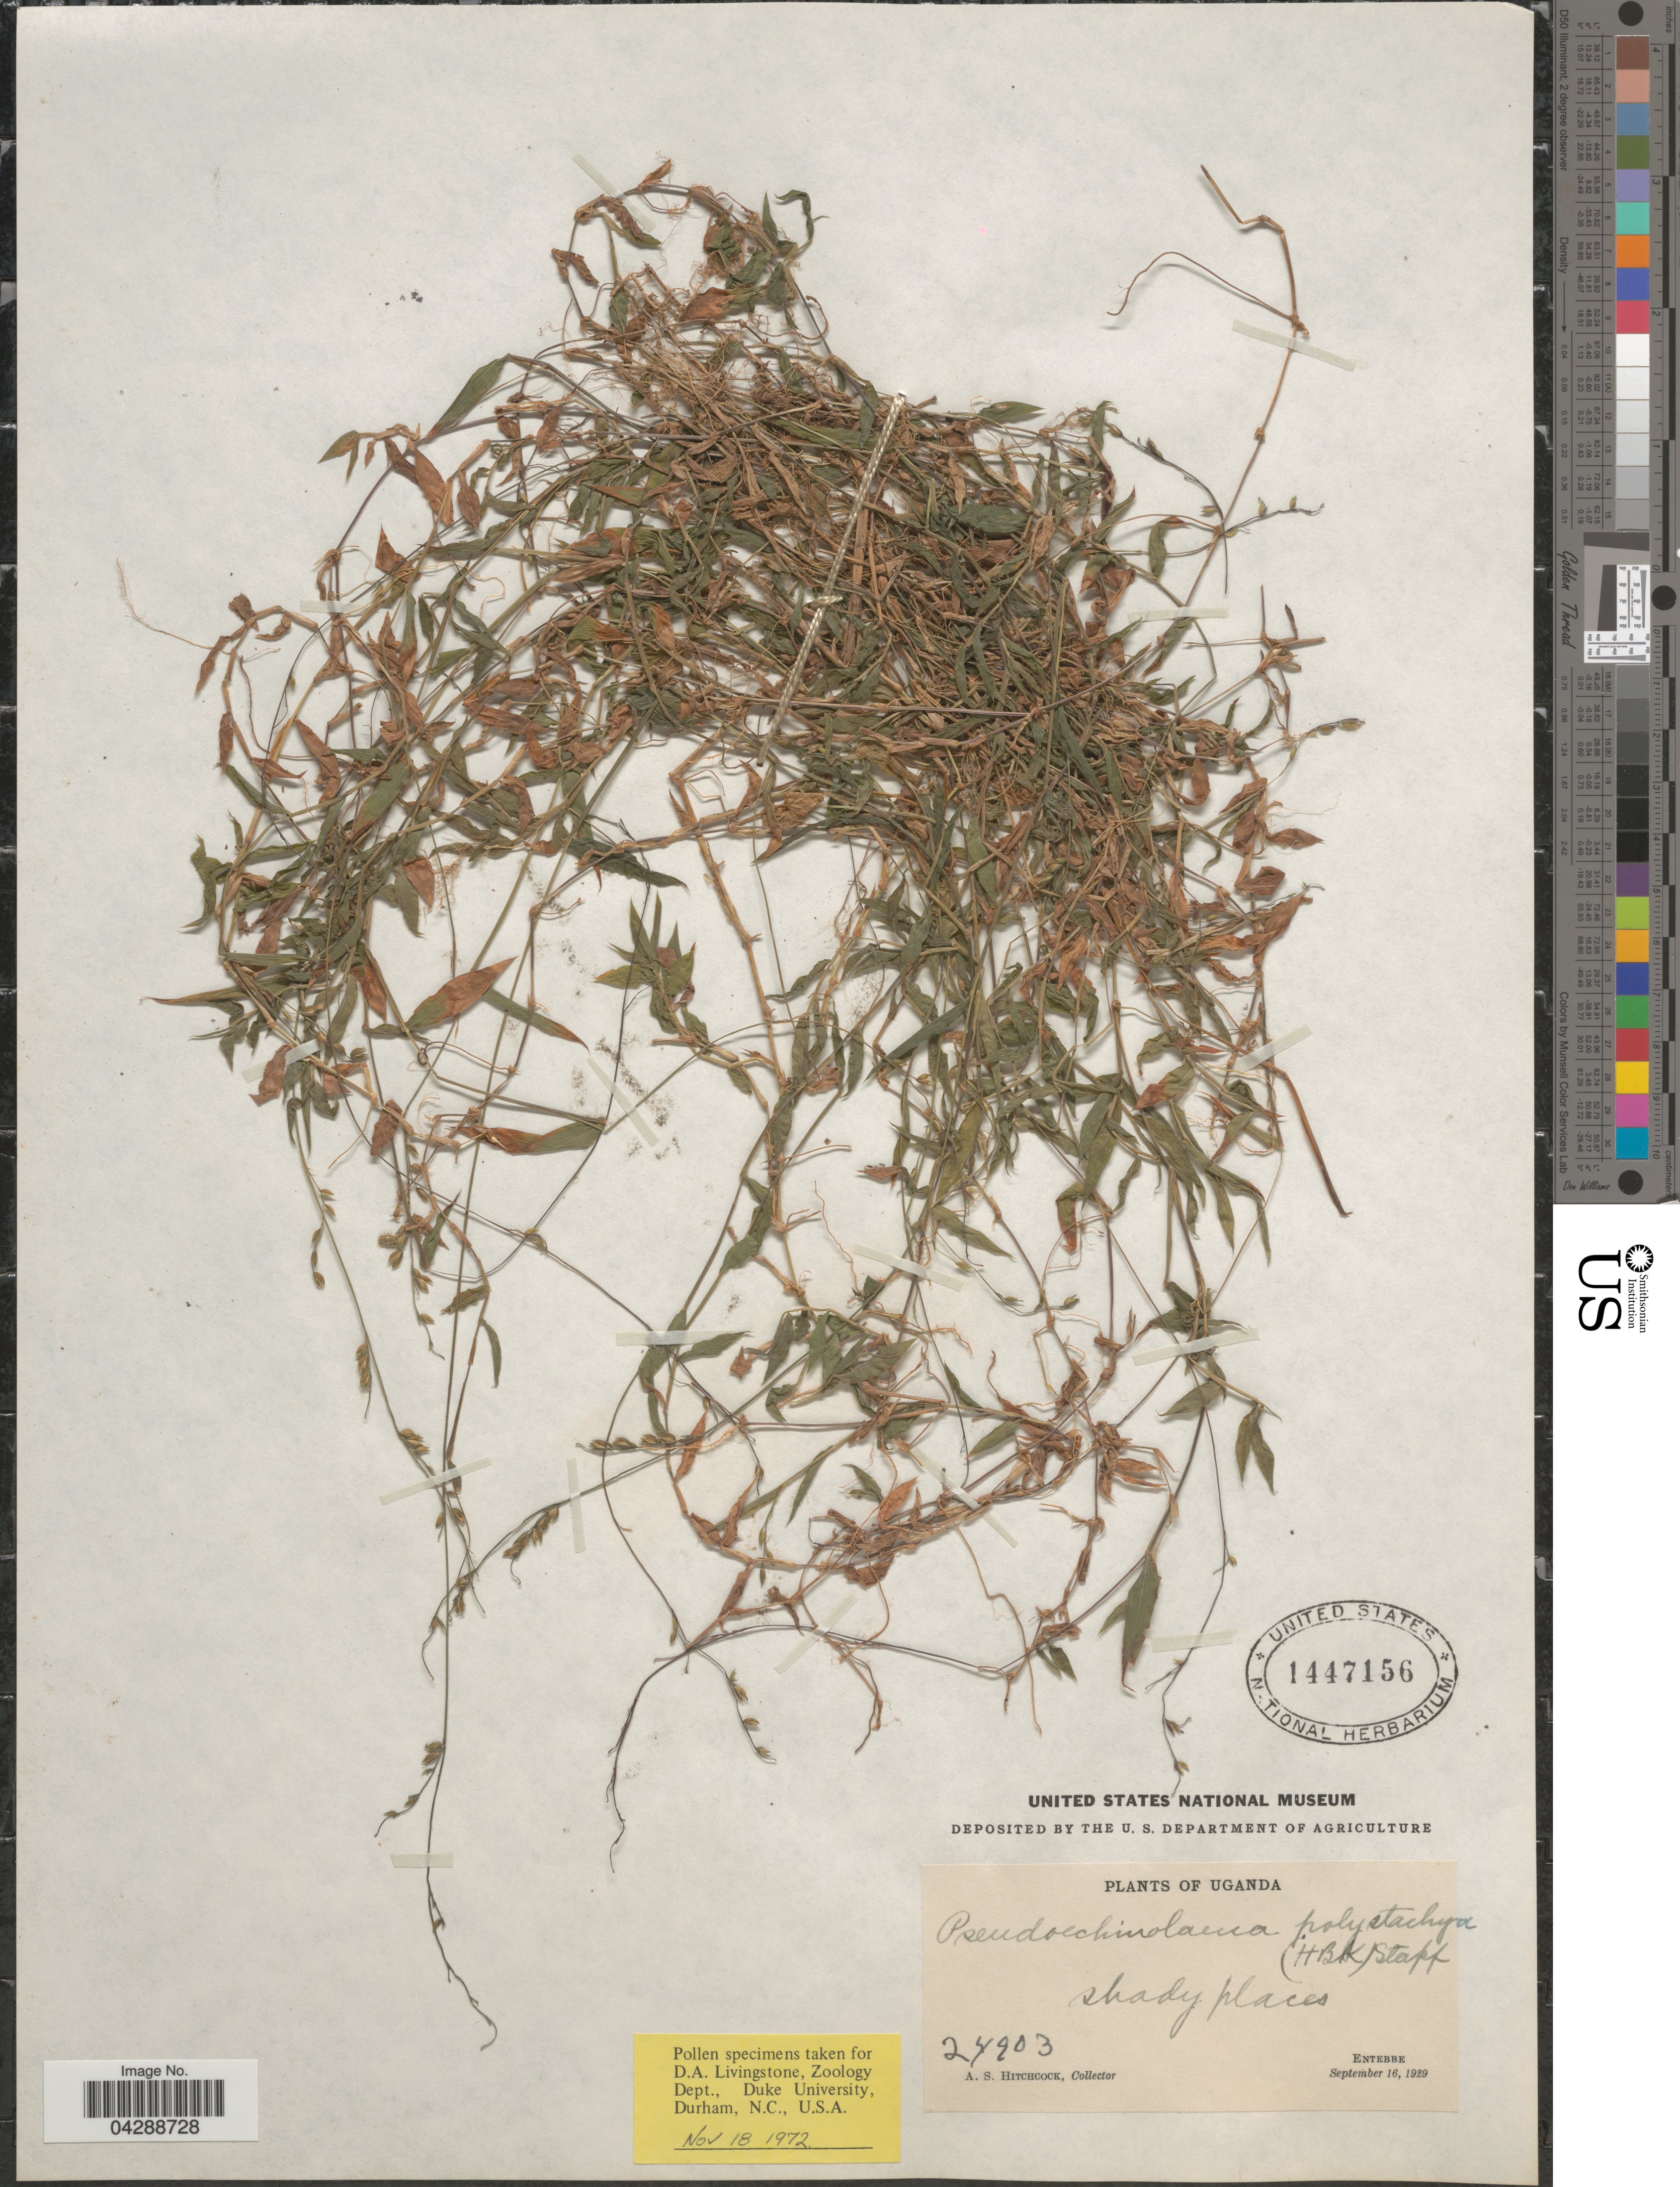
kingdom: Plantae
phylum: Tracheophyta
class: Liliopsida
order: Poales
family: Poaceae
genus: Pseudechinolaena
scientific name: Pseudechinolaena polystachya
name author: (Kunth) Stapf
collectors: A. S. Hitchcock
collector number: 24903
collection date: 1929-09-16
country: Uganda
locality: Shady places. Entebbe.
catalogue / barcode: US 1447156